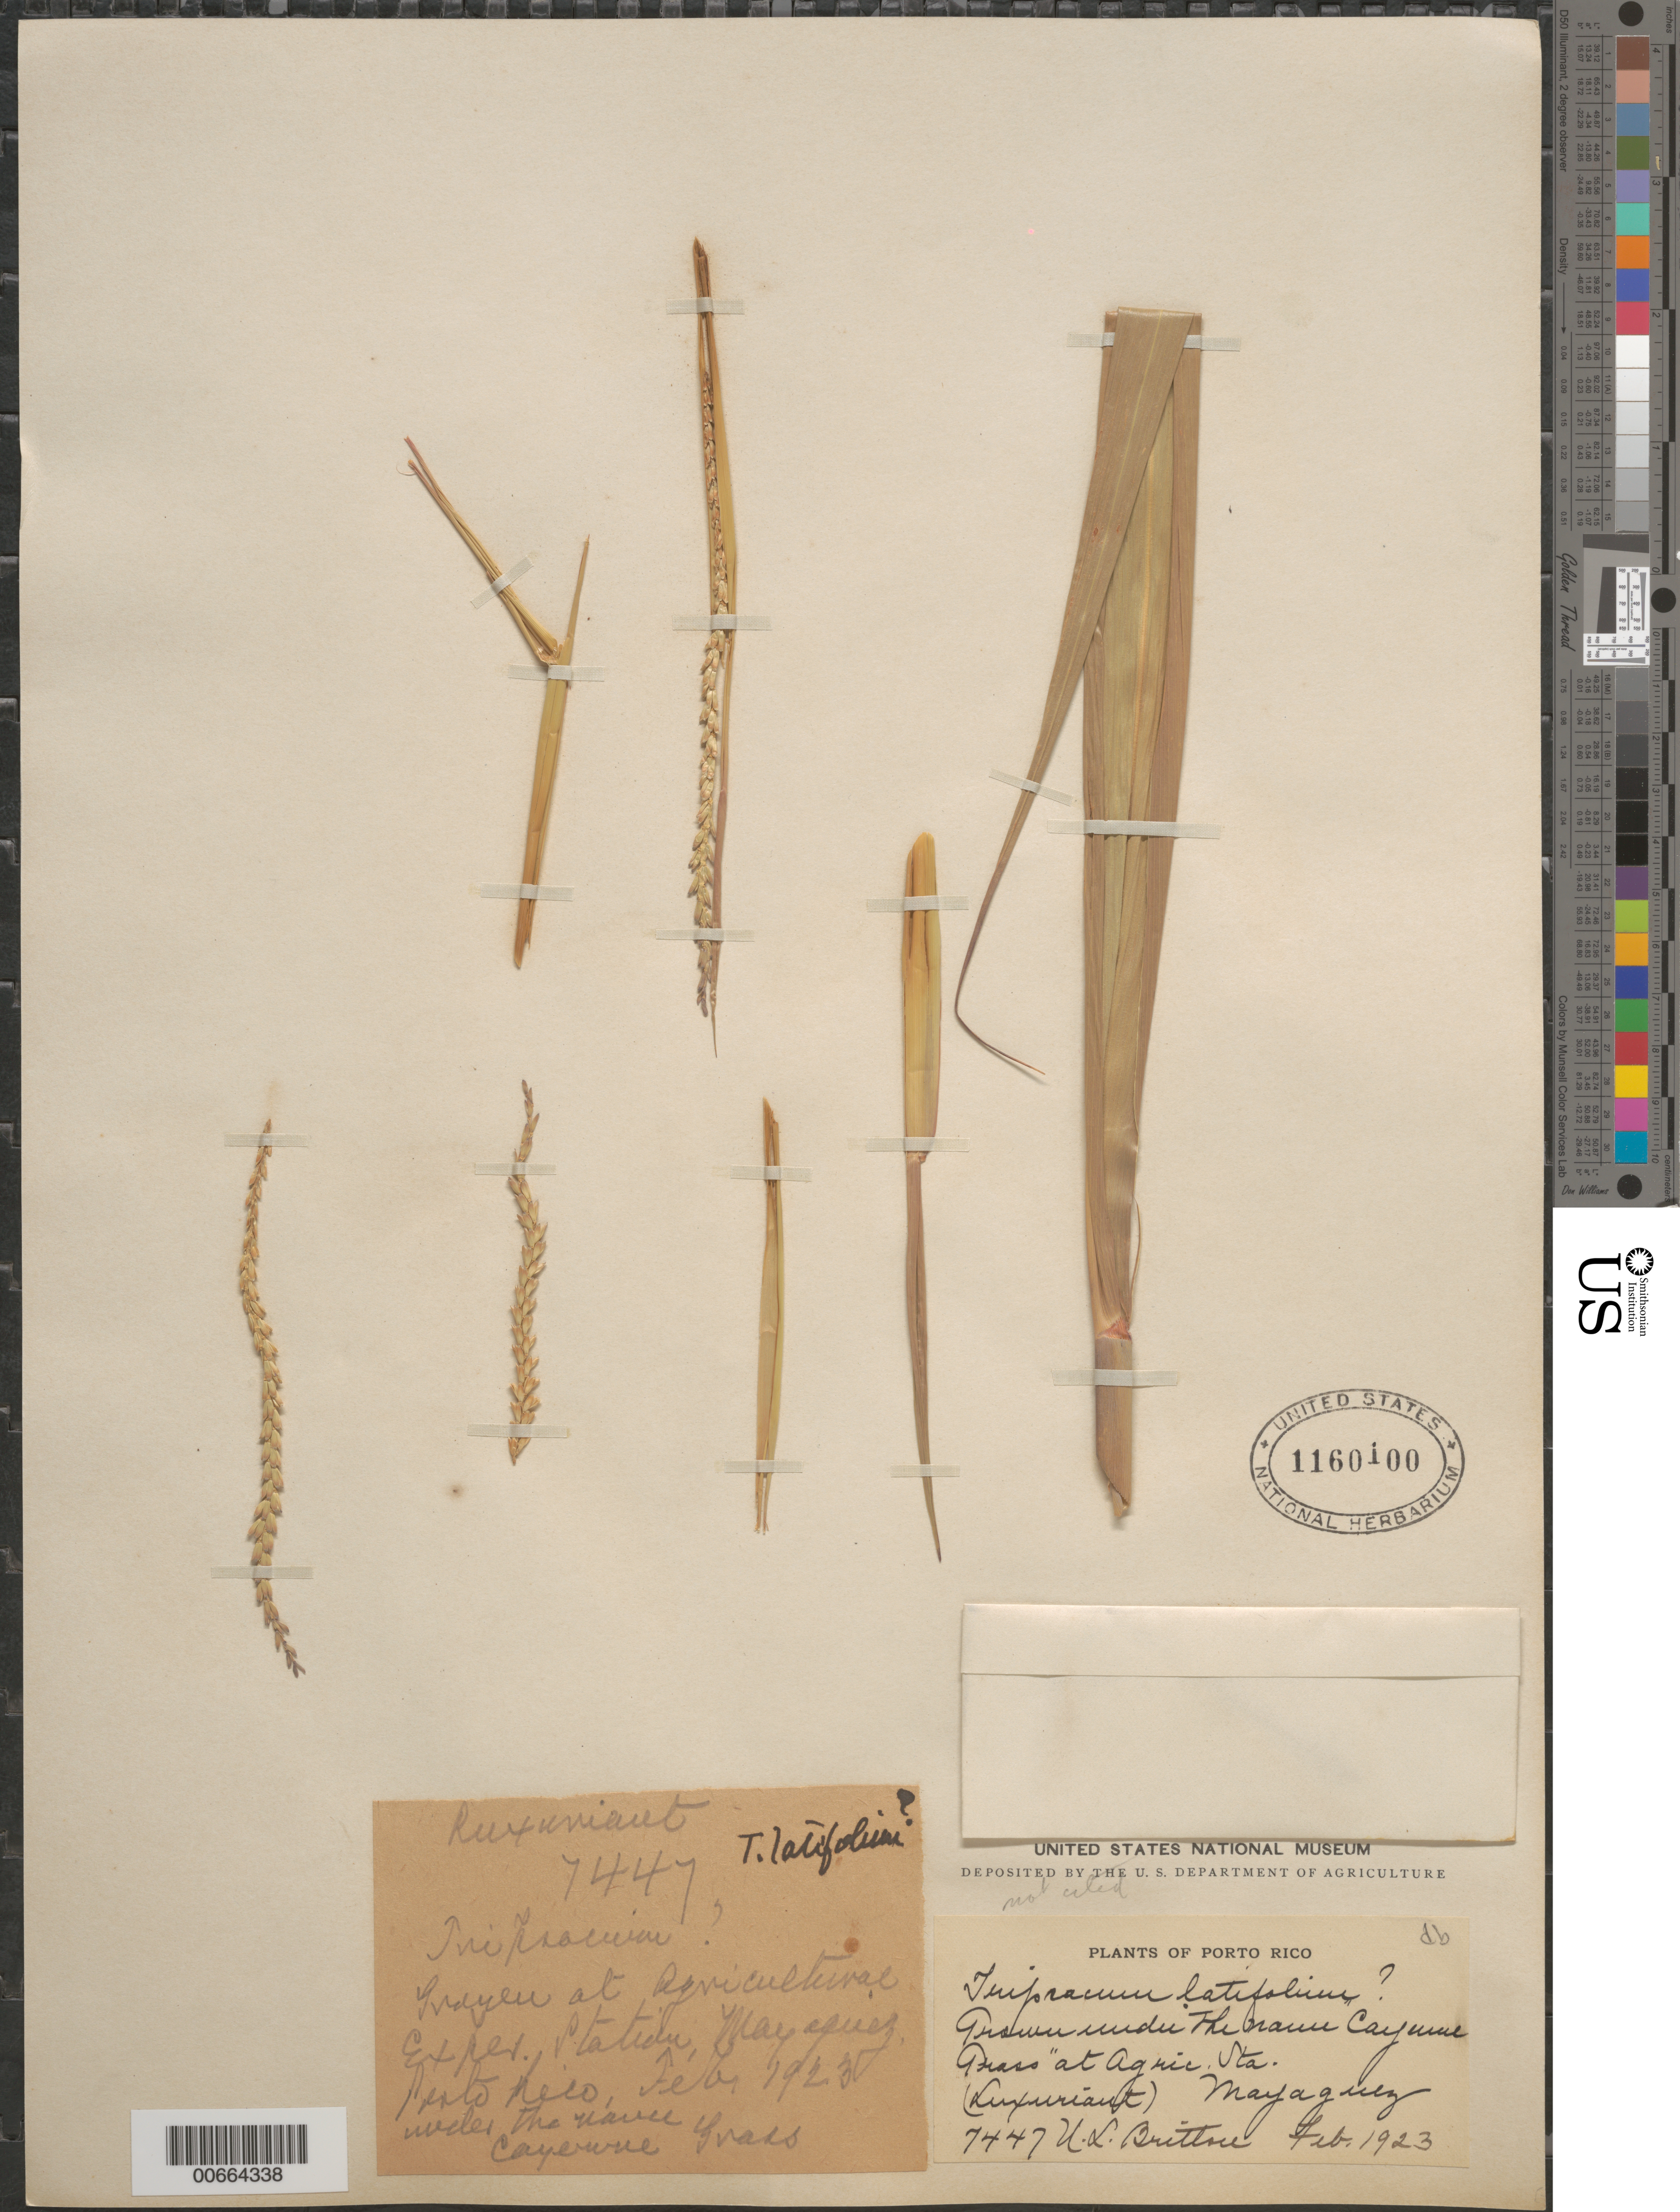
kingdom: Plantae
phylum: Tracheophyta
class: Liliopsida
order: Poales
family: Poaceae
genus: Tripsacum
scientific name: Tripsacum latifolium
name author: Hitchc.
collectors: N. Britton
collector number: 7447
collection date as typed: Feb 1923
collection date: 1923-02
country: Puerto Rico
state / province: Mayagüez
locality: Agric. Exp. Station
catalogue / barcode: US 1160100